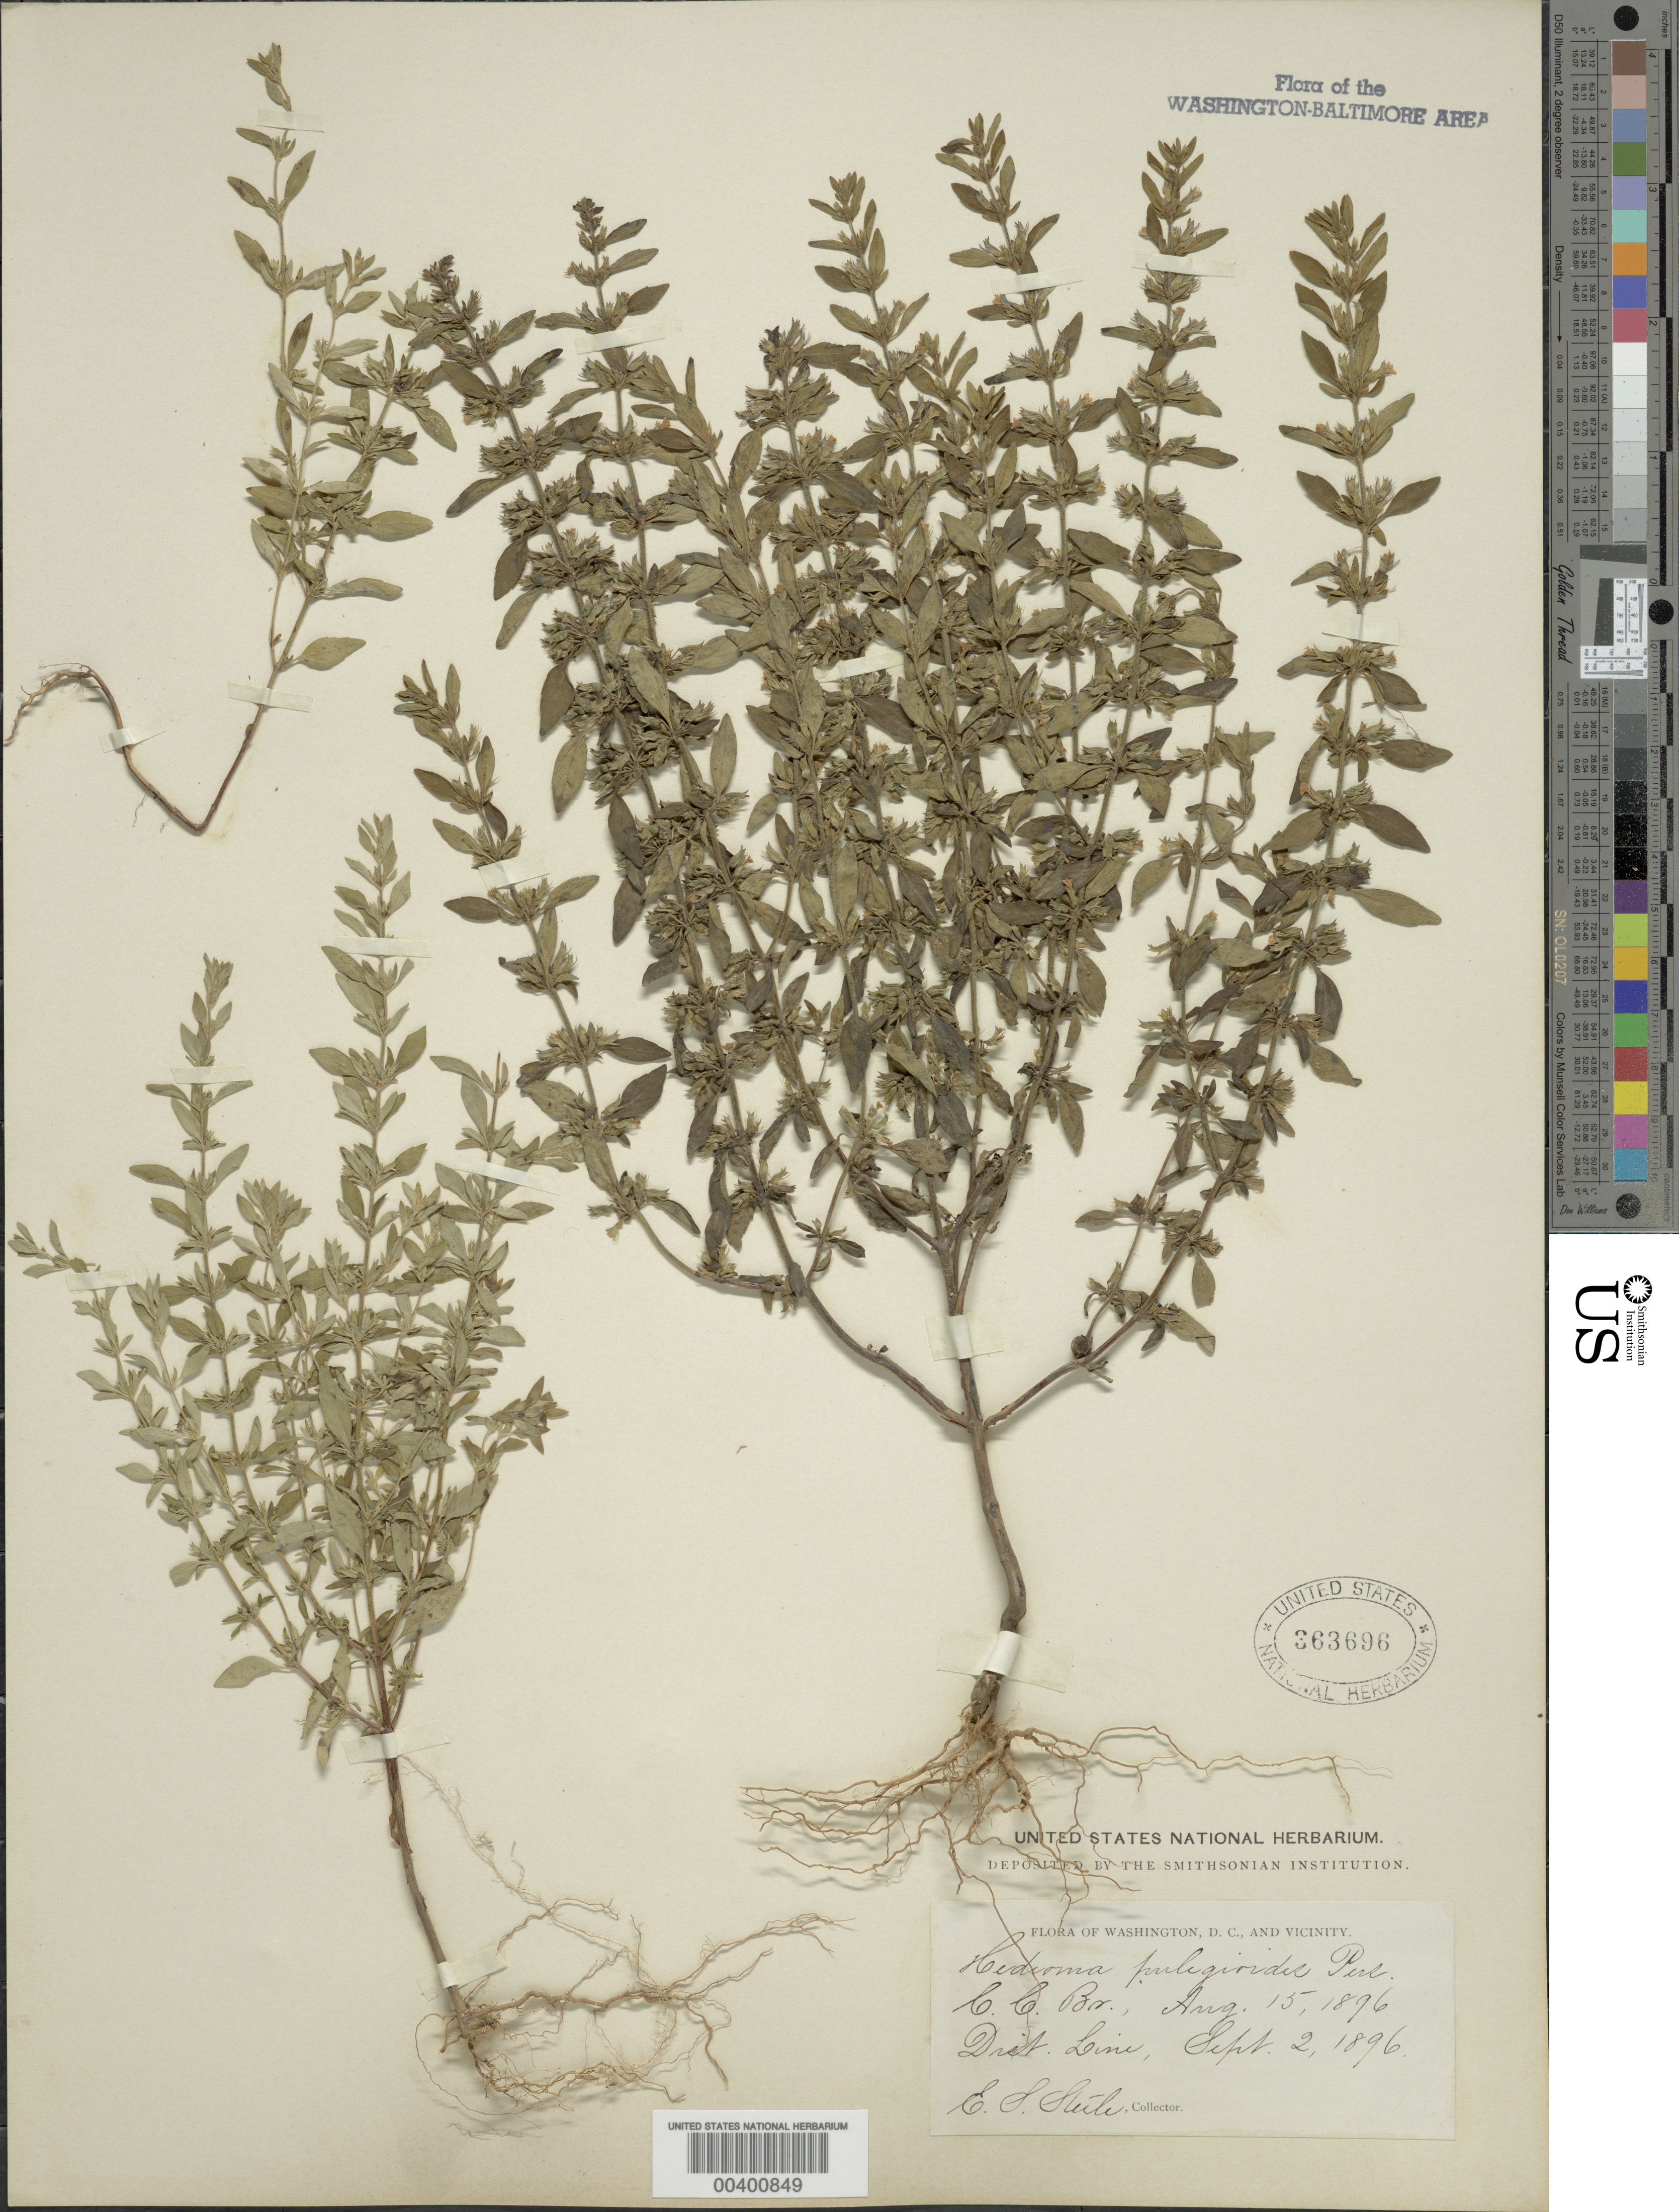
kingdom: Plantae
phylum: Tracheophyta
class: Magnoliopsida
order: Lamiales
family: Lamiaceae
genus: Hedeoma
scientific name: Hedeoma pulegioides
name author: (L.) Pers.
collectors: E. Steele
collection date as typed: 15 Aug 1896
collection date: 1896-08-15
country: United States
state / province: Maryland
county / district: Montgomery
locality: Chevy Chase Bridge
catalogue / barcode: US 363696